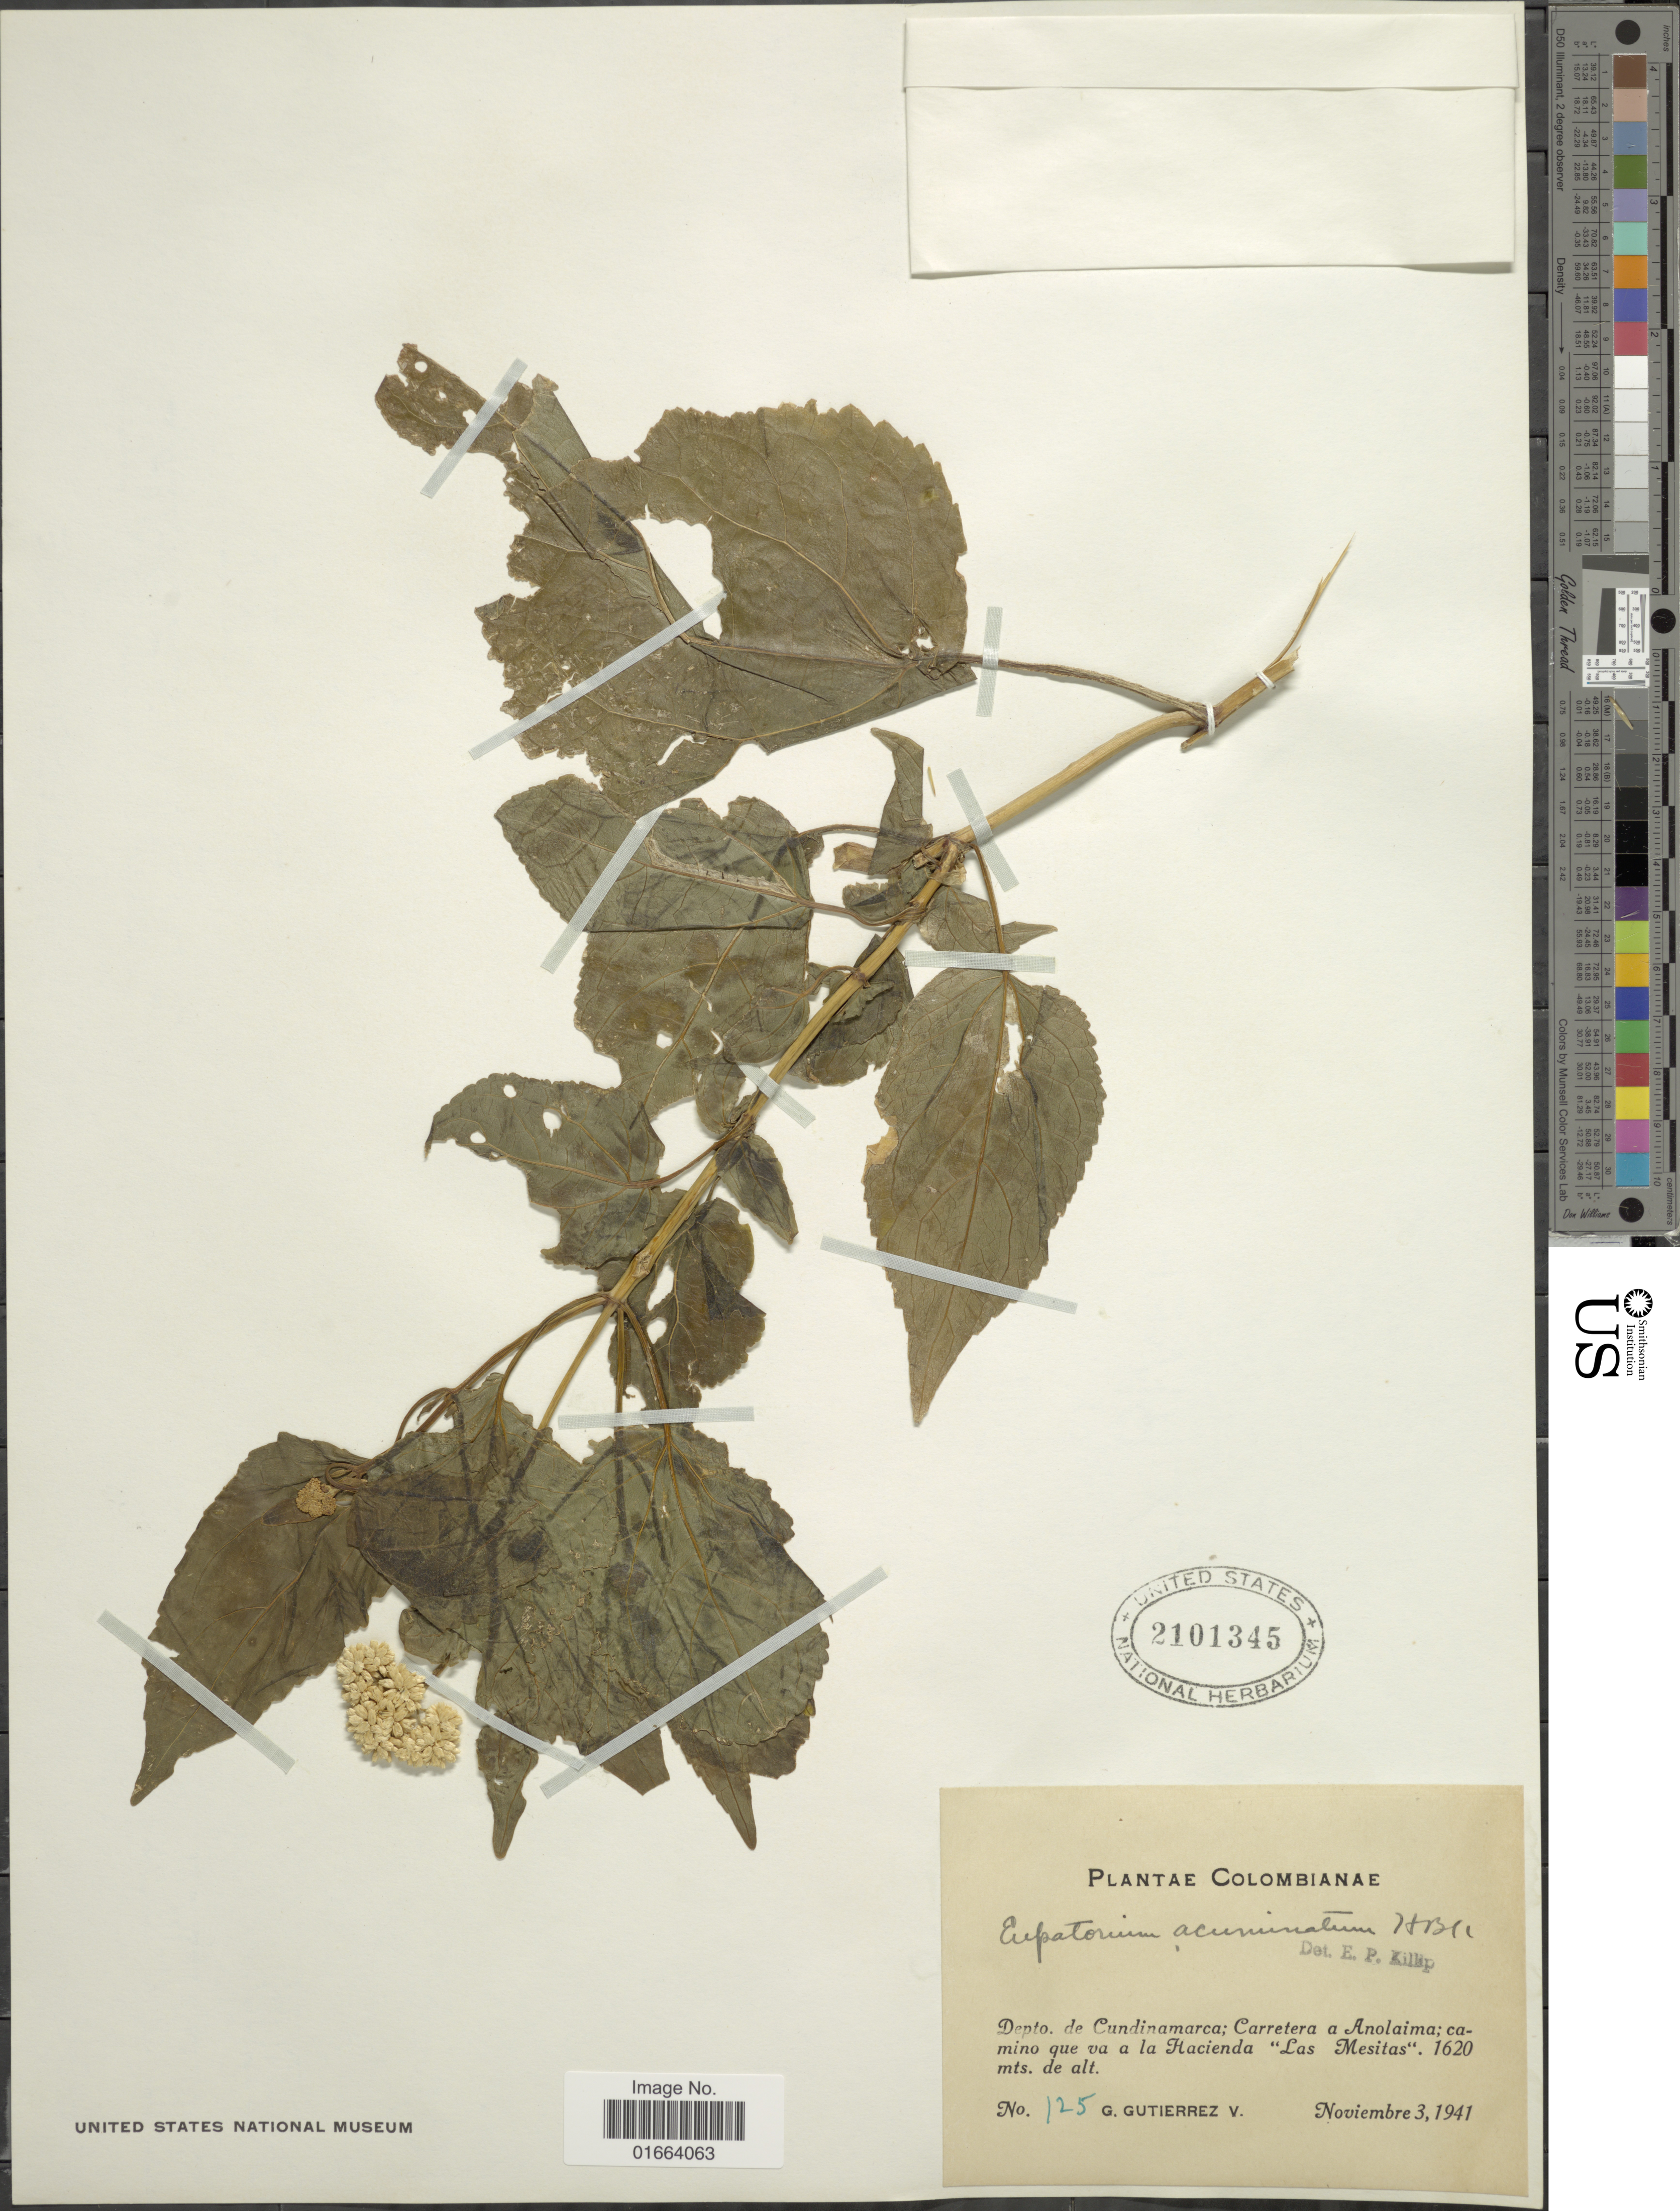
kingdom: Plantae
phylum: Tracheophyta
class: Magnoliopsida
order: Asterales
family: Asteraceae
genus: Critoniella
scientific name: Critoniella acuminata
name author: (Kunth) R.M. King & H. Rob.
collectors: G. Gutiérrez V.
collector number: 125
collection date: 1941-11-03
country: Colombia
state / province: Cundinamarca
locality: Carretera a Anolaima; camino que va a la Hacienda "Las Mesitas"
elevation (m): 1620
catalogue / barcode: US 2101345